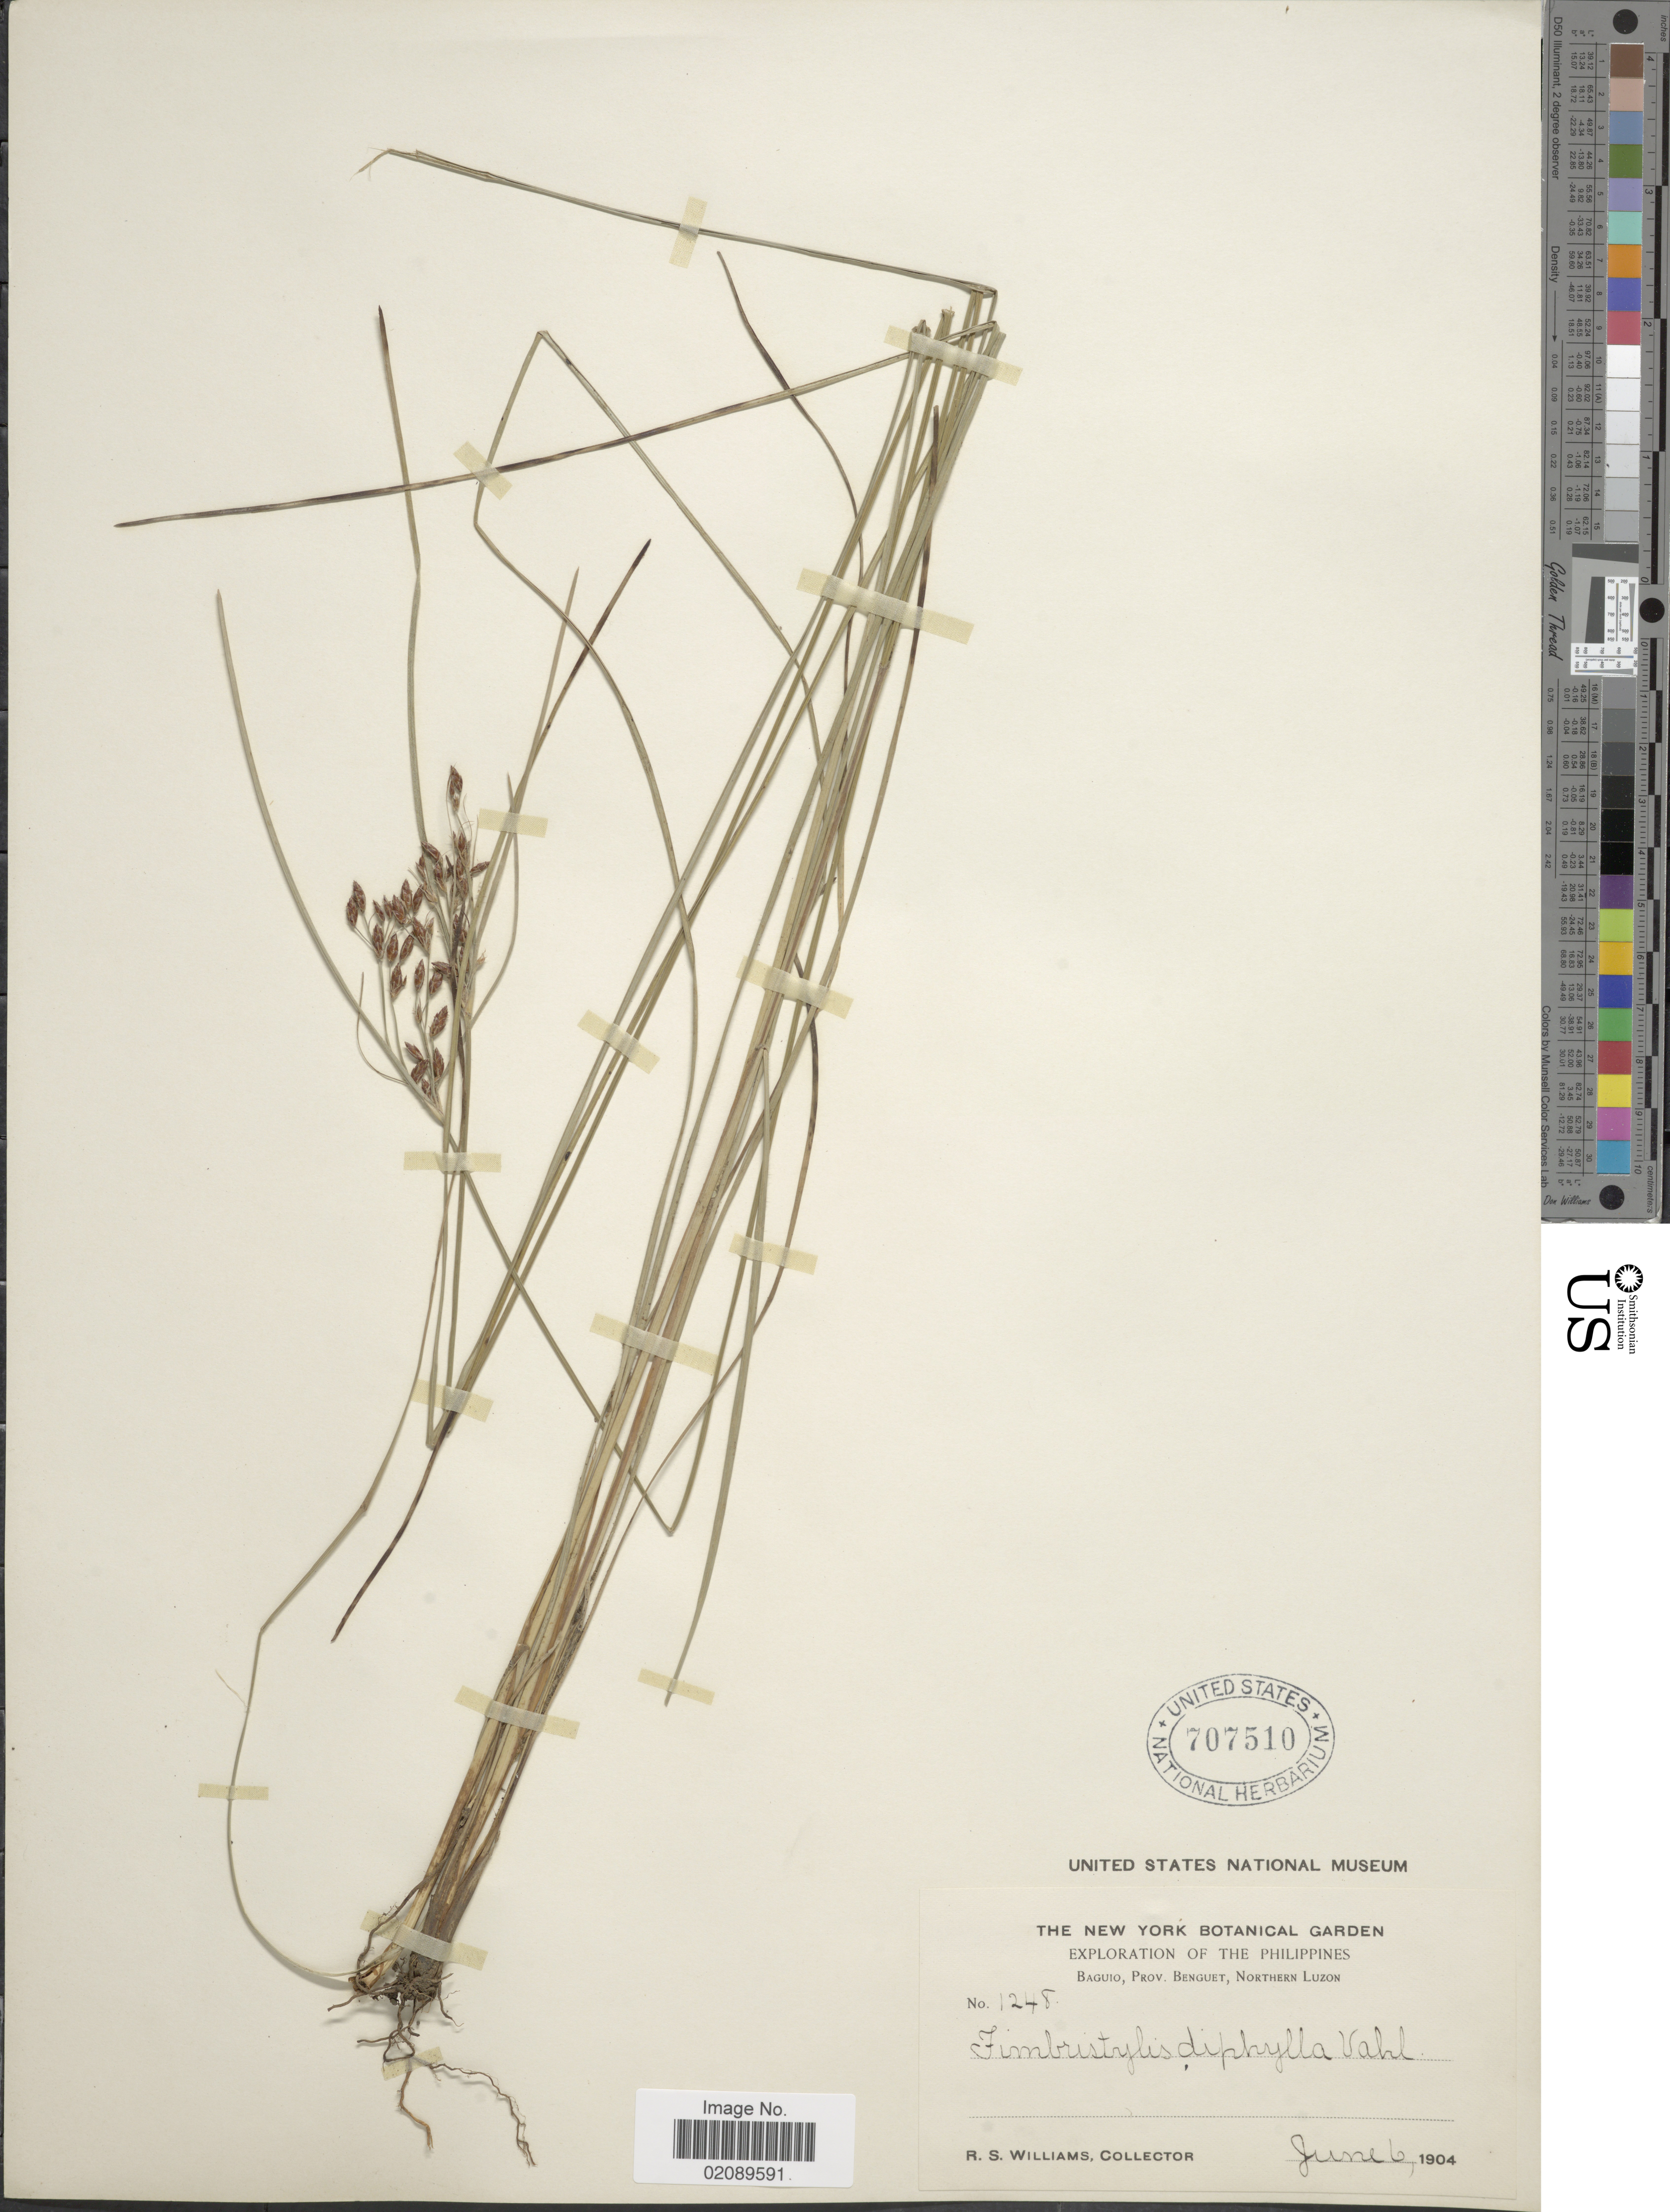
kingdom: Plantae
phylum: Tracheophyta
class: Liliopsida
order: Poales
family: Cyperaceae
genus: Fimbristylis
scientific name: Fimbristylis annua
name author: (All.) Roem. & Schult.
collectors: R. S. Williams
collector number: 1248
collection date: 1904-06-06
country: Philippines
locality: Baguio, Prov. Benguet, Northern Luzon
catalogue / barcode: US 707510